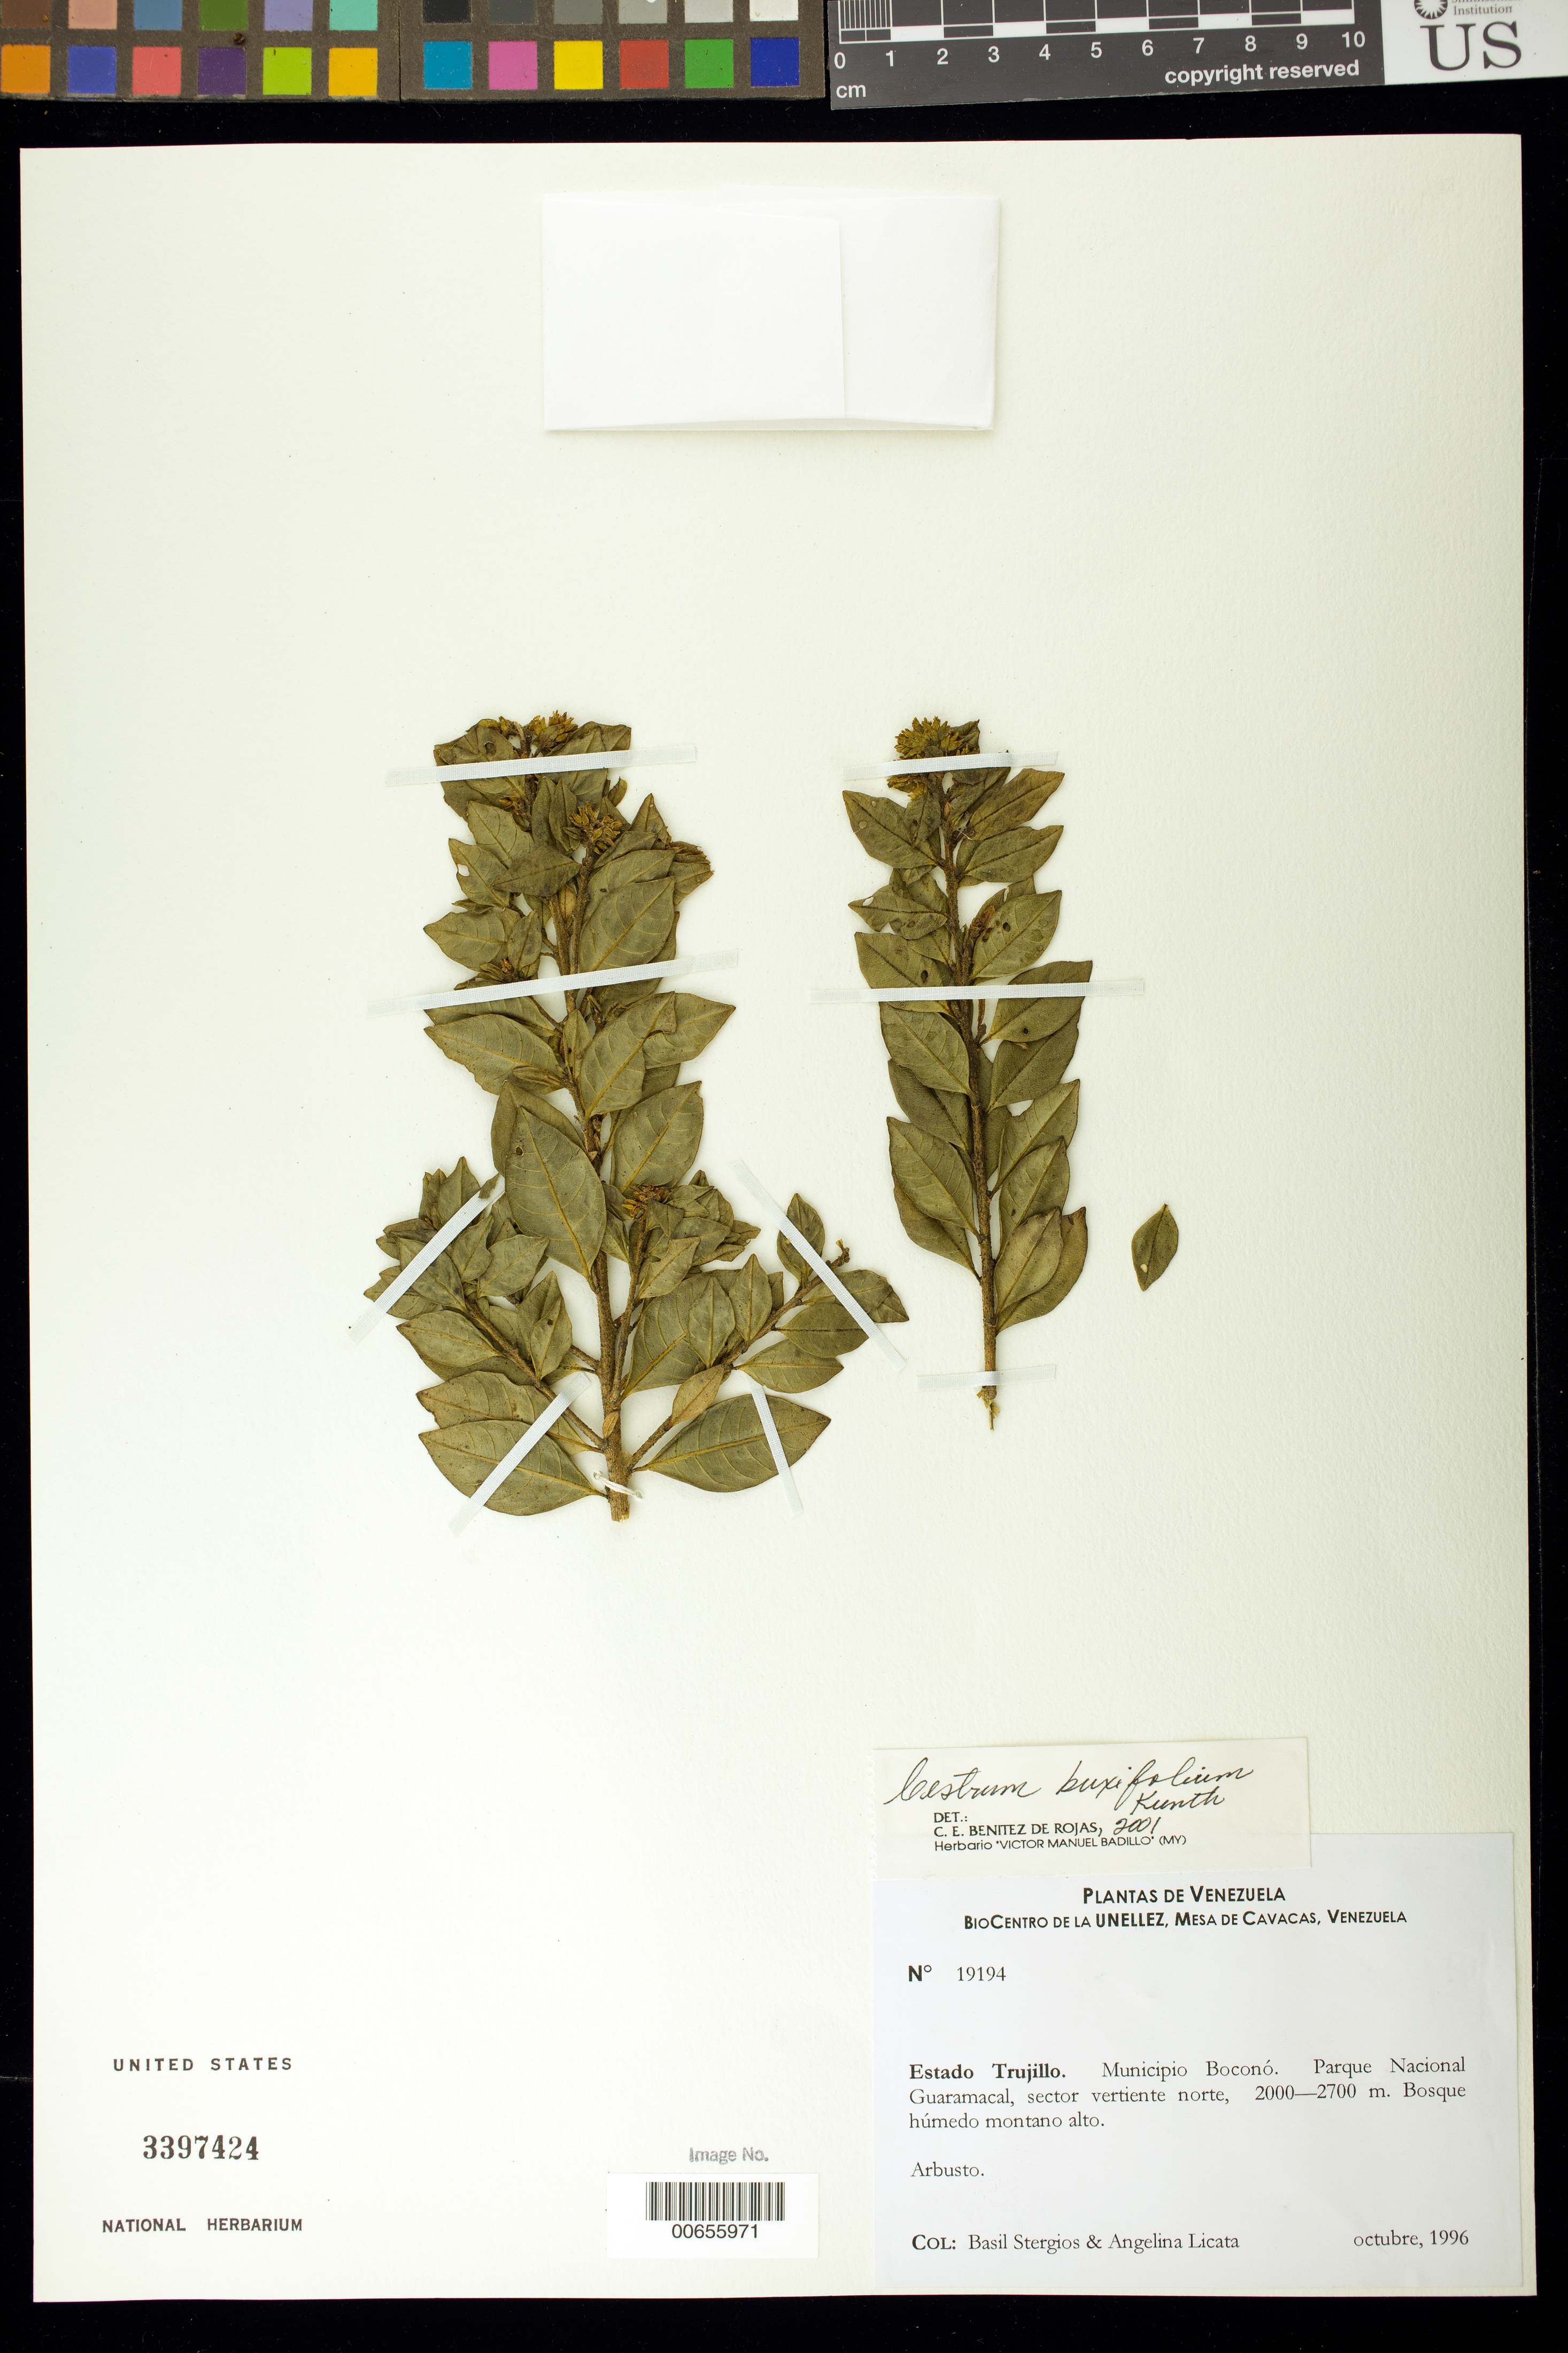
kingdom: Plantae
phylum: Tracheophyta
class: Magnoliopsida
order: Solanales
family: Solanaceae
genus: Cestrum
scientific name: Cestrum buxifolium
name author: Kunth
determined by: Benítez, C. E.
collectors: B. G. Stergios & A. Licata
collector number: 19194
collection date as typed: Oct 1996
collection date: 1996-10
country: Venezuela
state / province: Trujillo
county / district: Boconó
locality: Parque Nacional Guaramacal, vertiente N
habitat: Bosque húmedo montano alto.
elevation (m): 2000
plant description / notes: PORT, US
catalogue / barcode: US 3397424